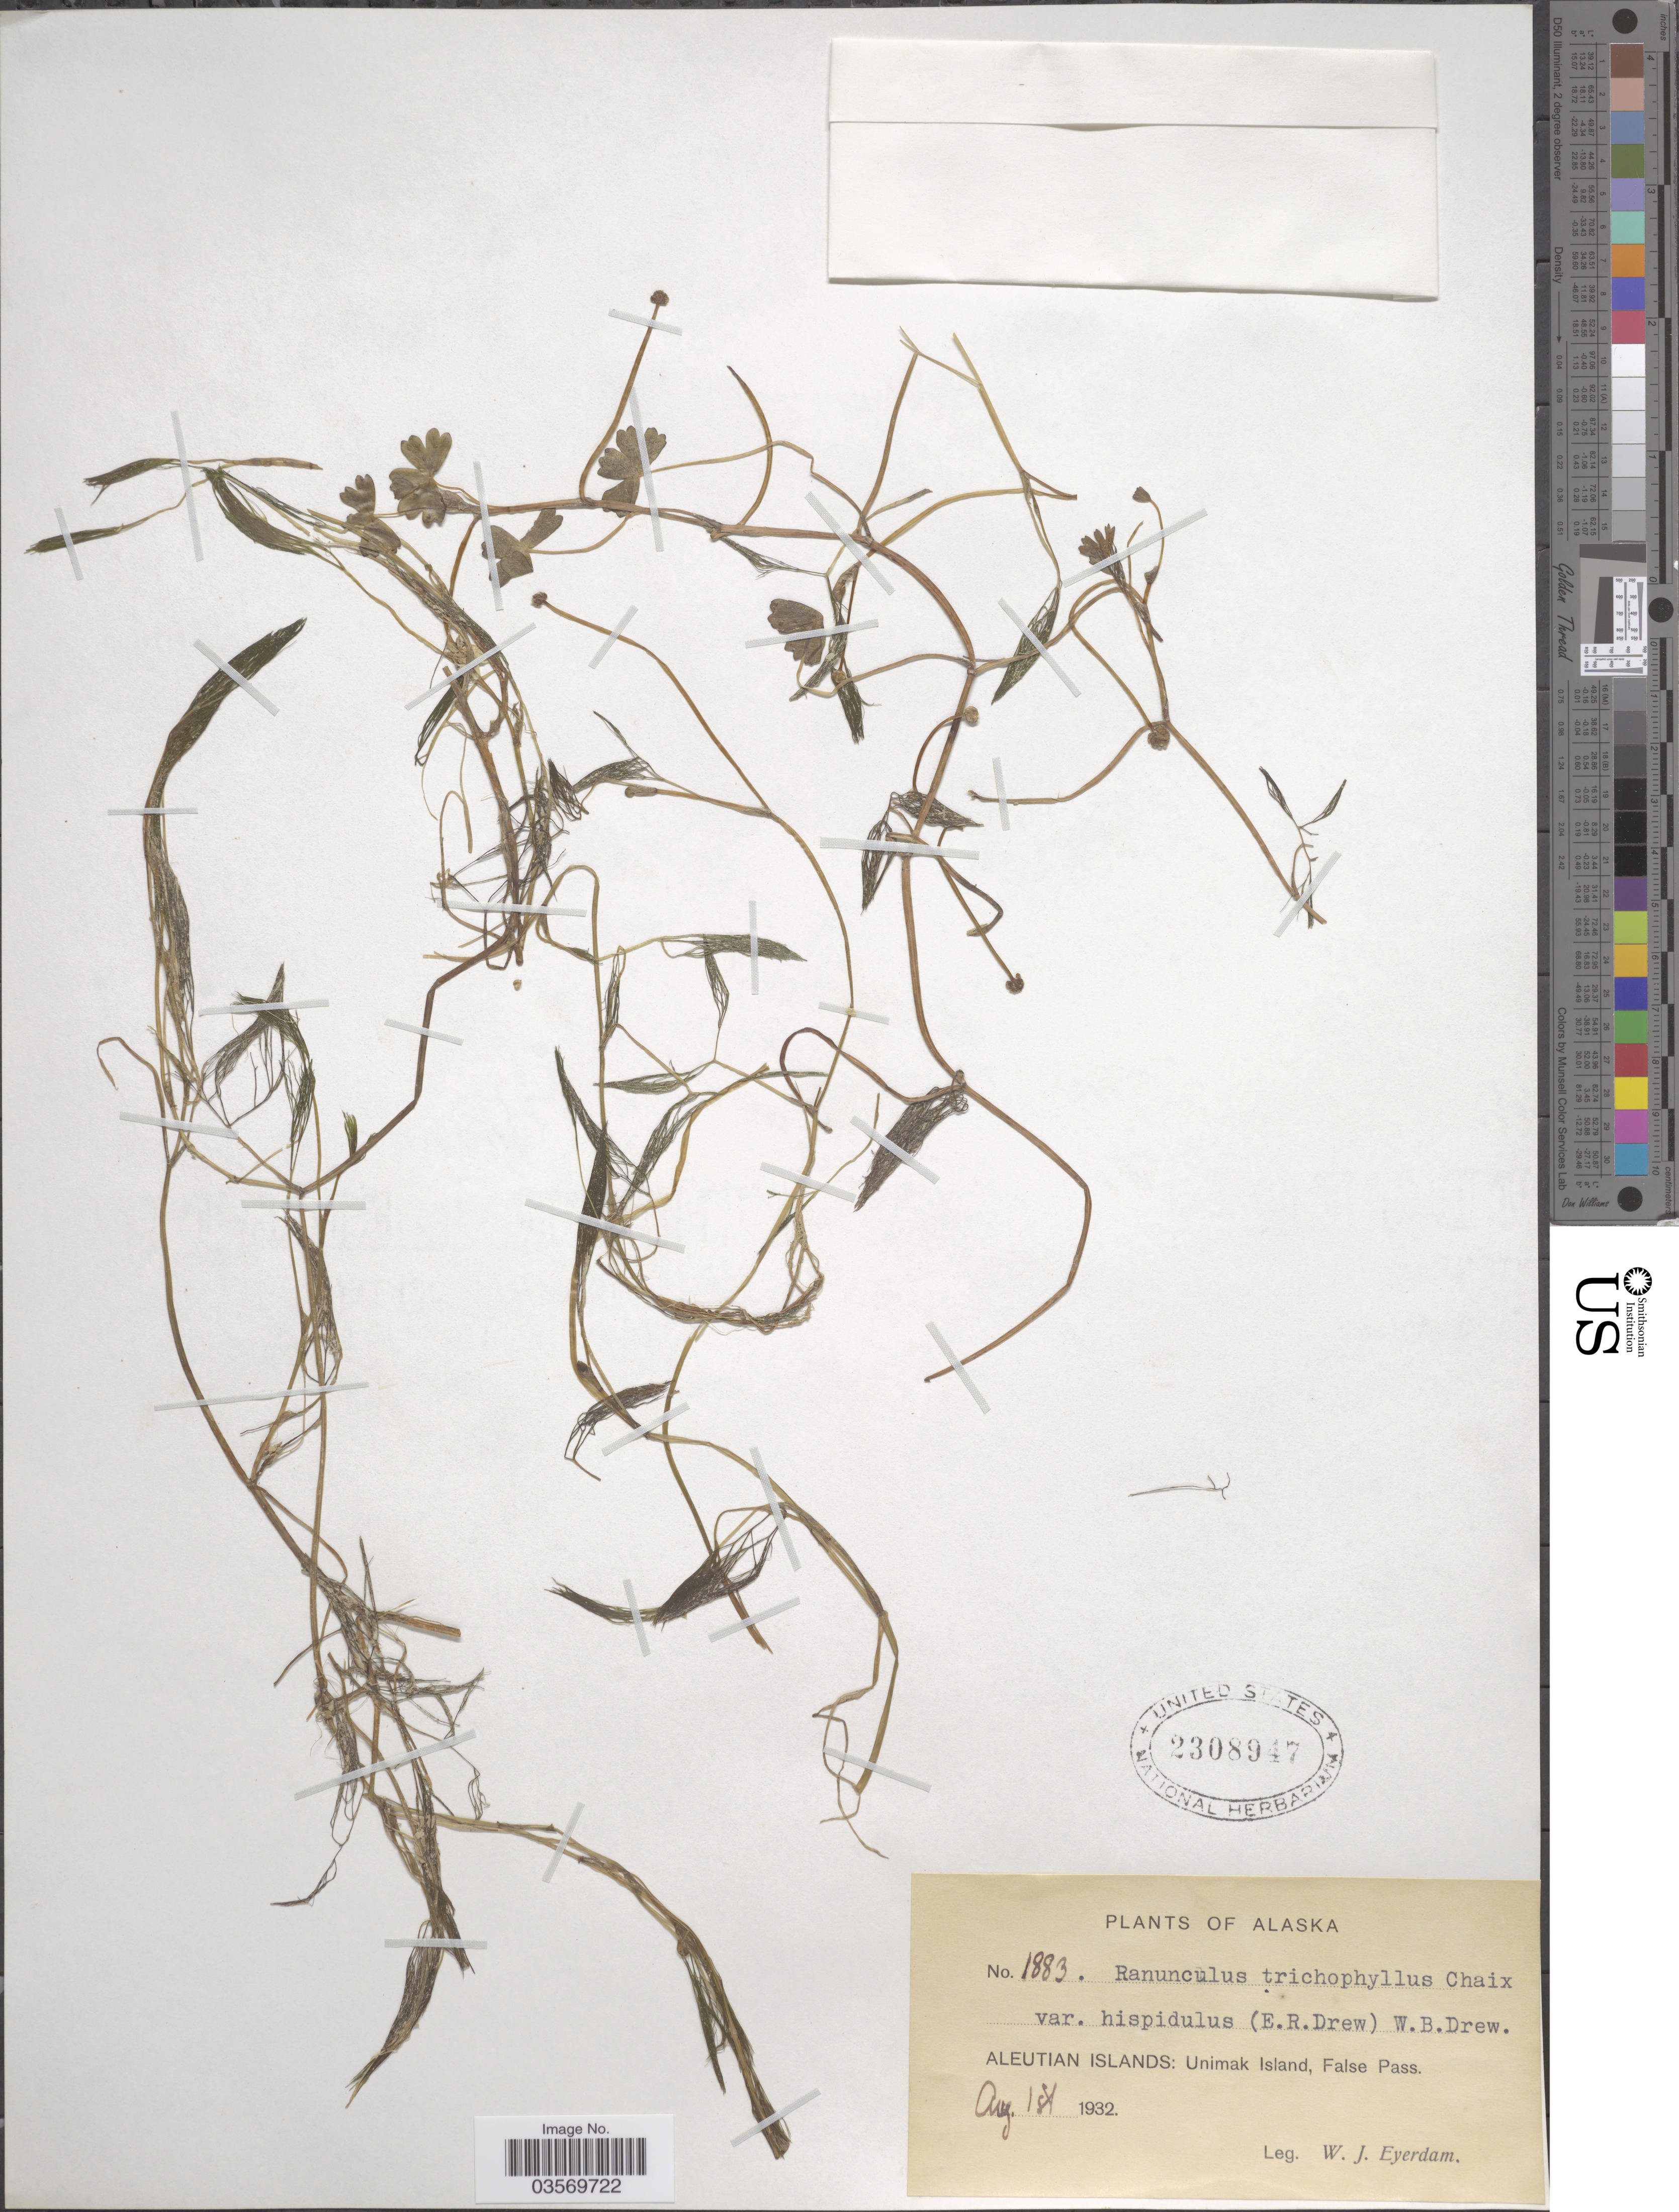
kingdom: Plantae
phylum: Tracheophyta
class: Magnoliopsida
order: Ranunculales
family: Ranunculaceae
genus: Ranunculus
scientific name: Ranunculus mongolicus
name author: (Krylov) Serg.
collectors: W. J. Eyerdam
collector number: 1883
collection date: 1932-08-01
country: United States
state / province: Alaska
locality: Aleutian Islands: Unimak Island, False Pass.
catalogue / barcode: US 2308947